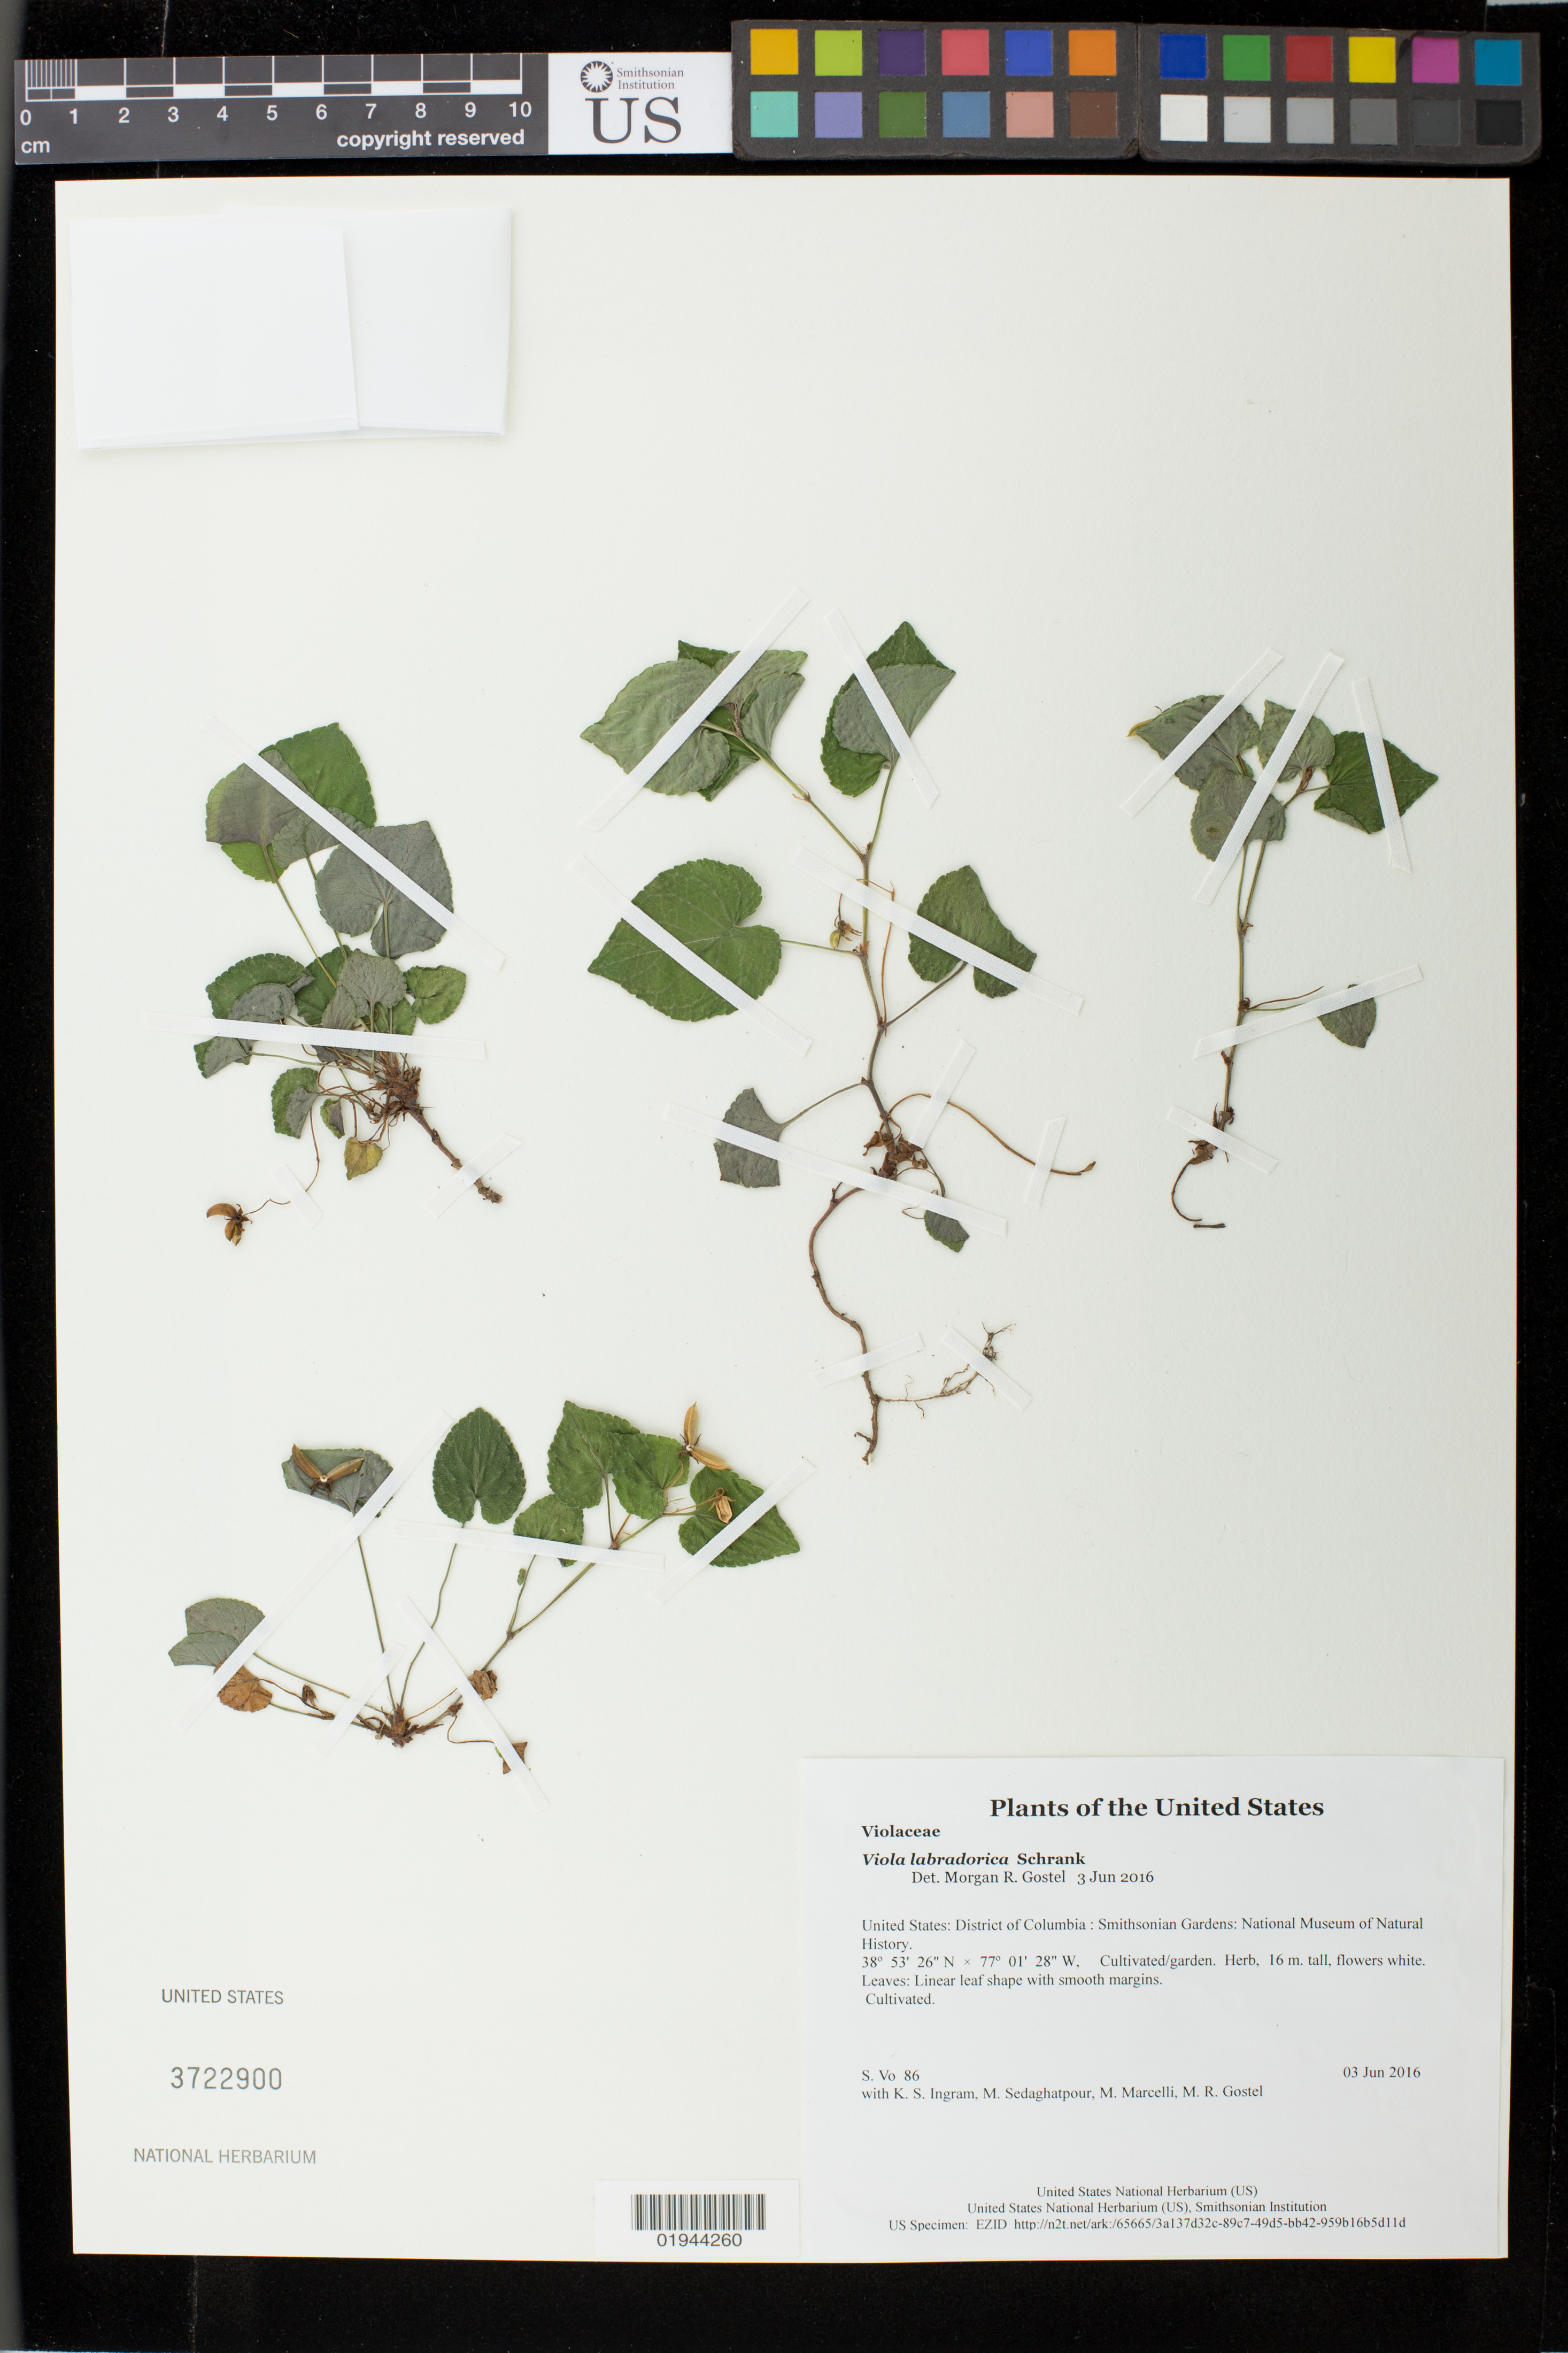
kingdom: Plantae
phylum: Tracheophyta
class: Magnoliopsida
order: Malpighiales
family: Violaceae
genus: Viola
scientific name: Viola labradorica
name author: Schrank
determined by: Gostel, Morgan R., (BRIT), Botanical Research Institute of Texas (UNITED STATES)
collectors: S. Vo, K. S. Ingram, M. Sedaghatpour, M. Marcelli & M. R. Gostel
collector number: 86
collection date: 2016-06-03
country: United States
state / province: District of Columbia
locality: Smithsonian Gardens: National Museum of Natural History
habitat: Cultivated/garden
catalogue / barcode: US 3722900